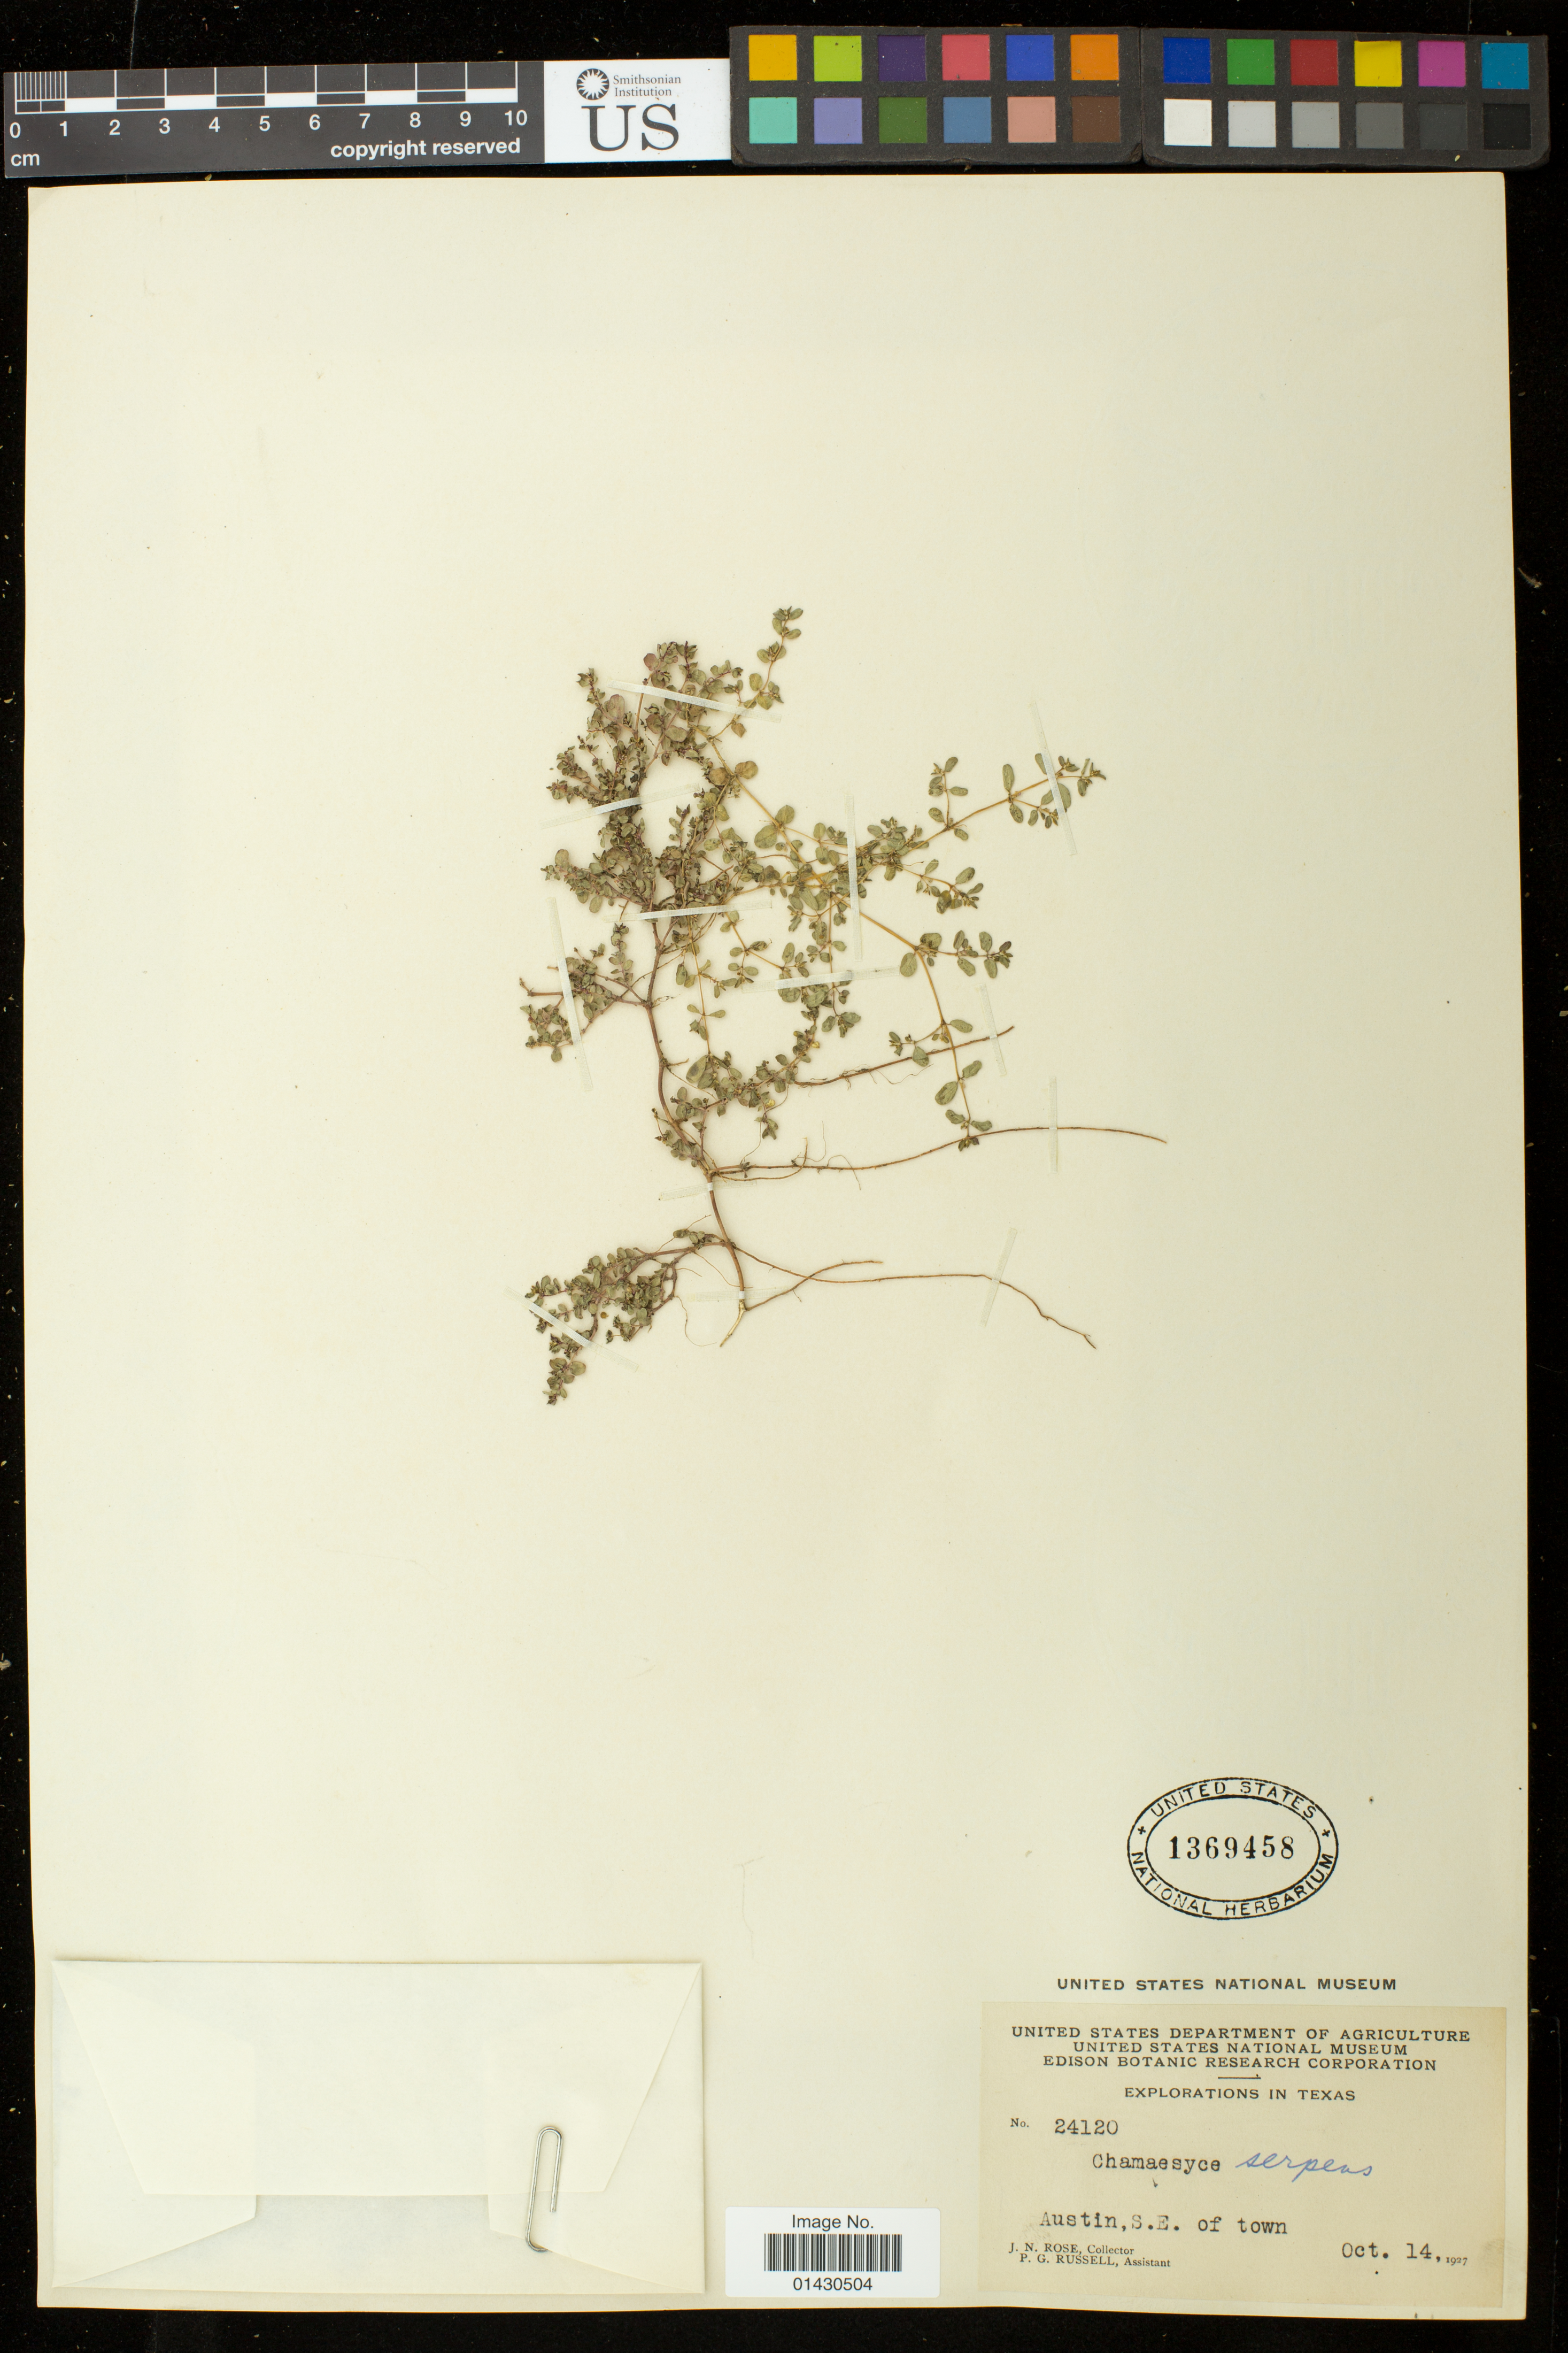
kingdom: Plantae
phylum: Tracheophyta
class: Magnoliopsida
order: Malpighiales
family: Euphorbiaceae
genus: Euphorbia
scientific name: Euphorbia serpens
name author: Kunth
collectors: J. N. Rose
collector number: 24120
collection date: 1927-10-14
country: United States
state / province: Texas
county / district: Travis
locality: Austin, S.E. of town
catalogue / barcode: US 1369458